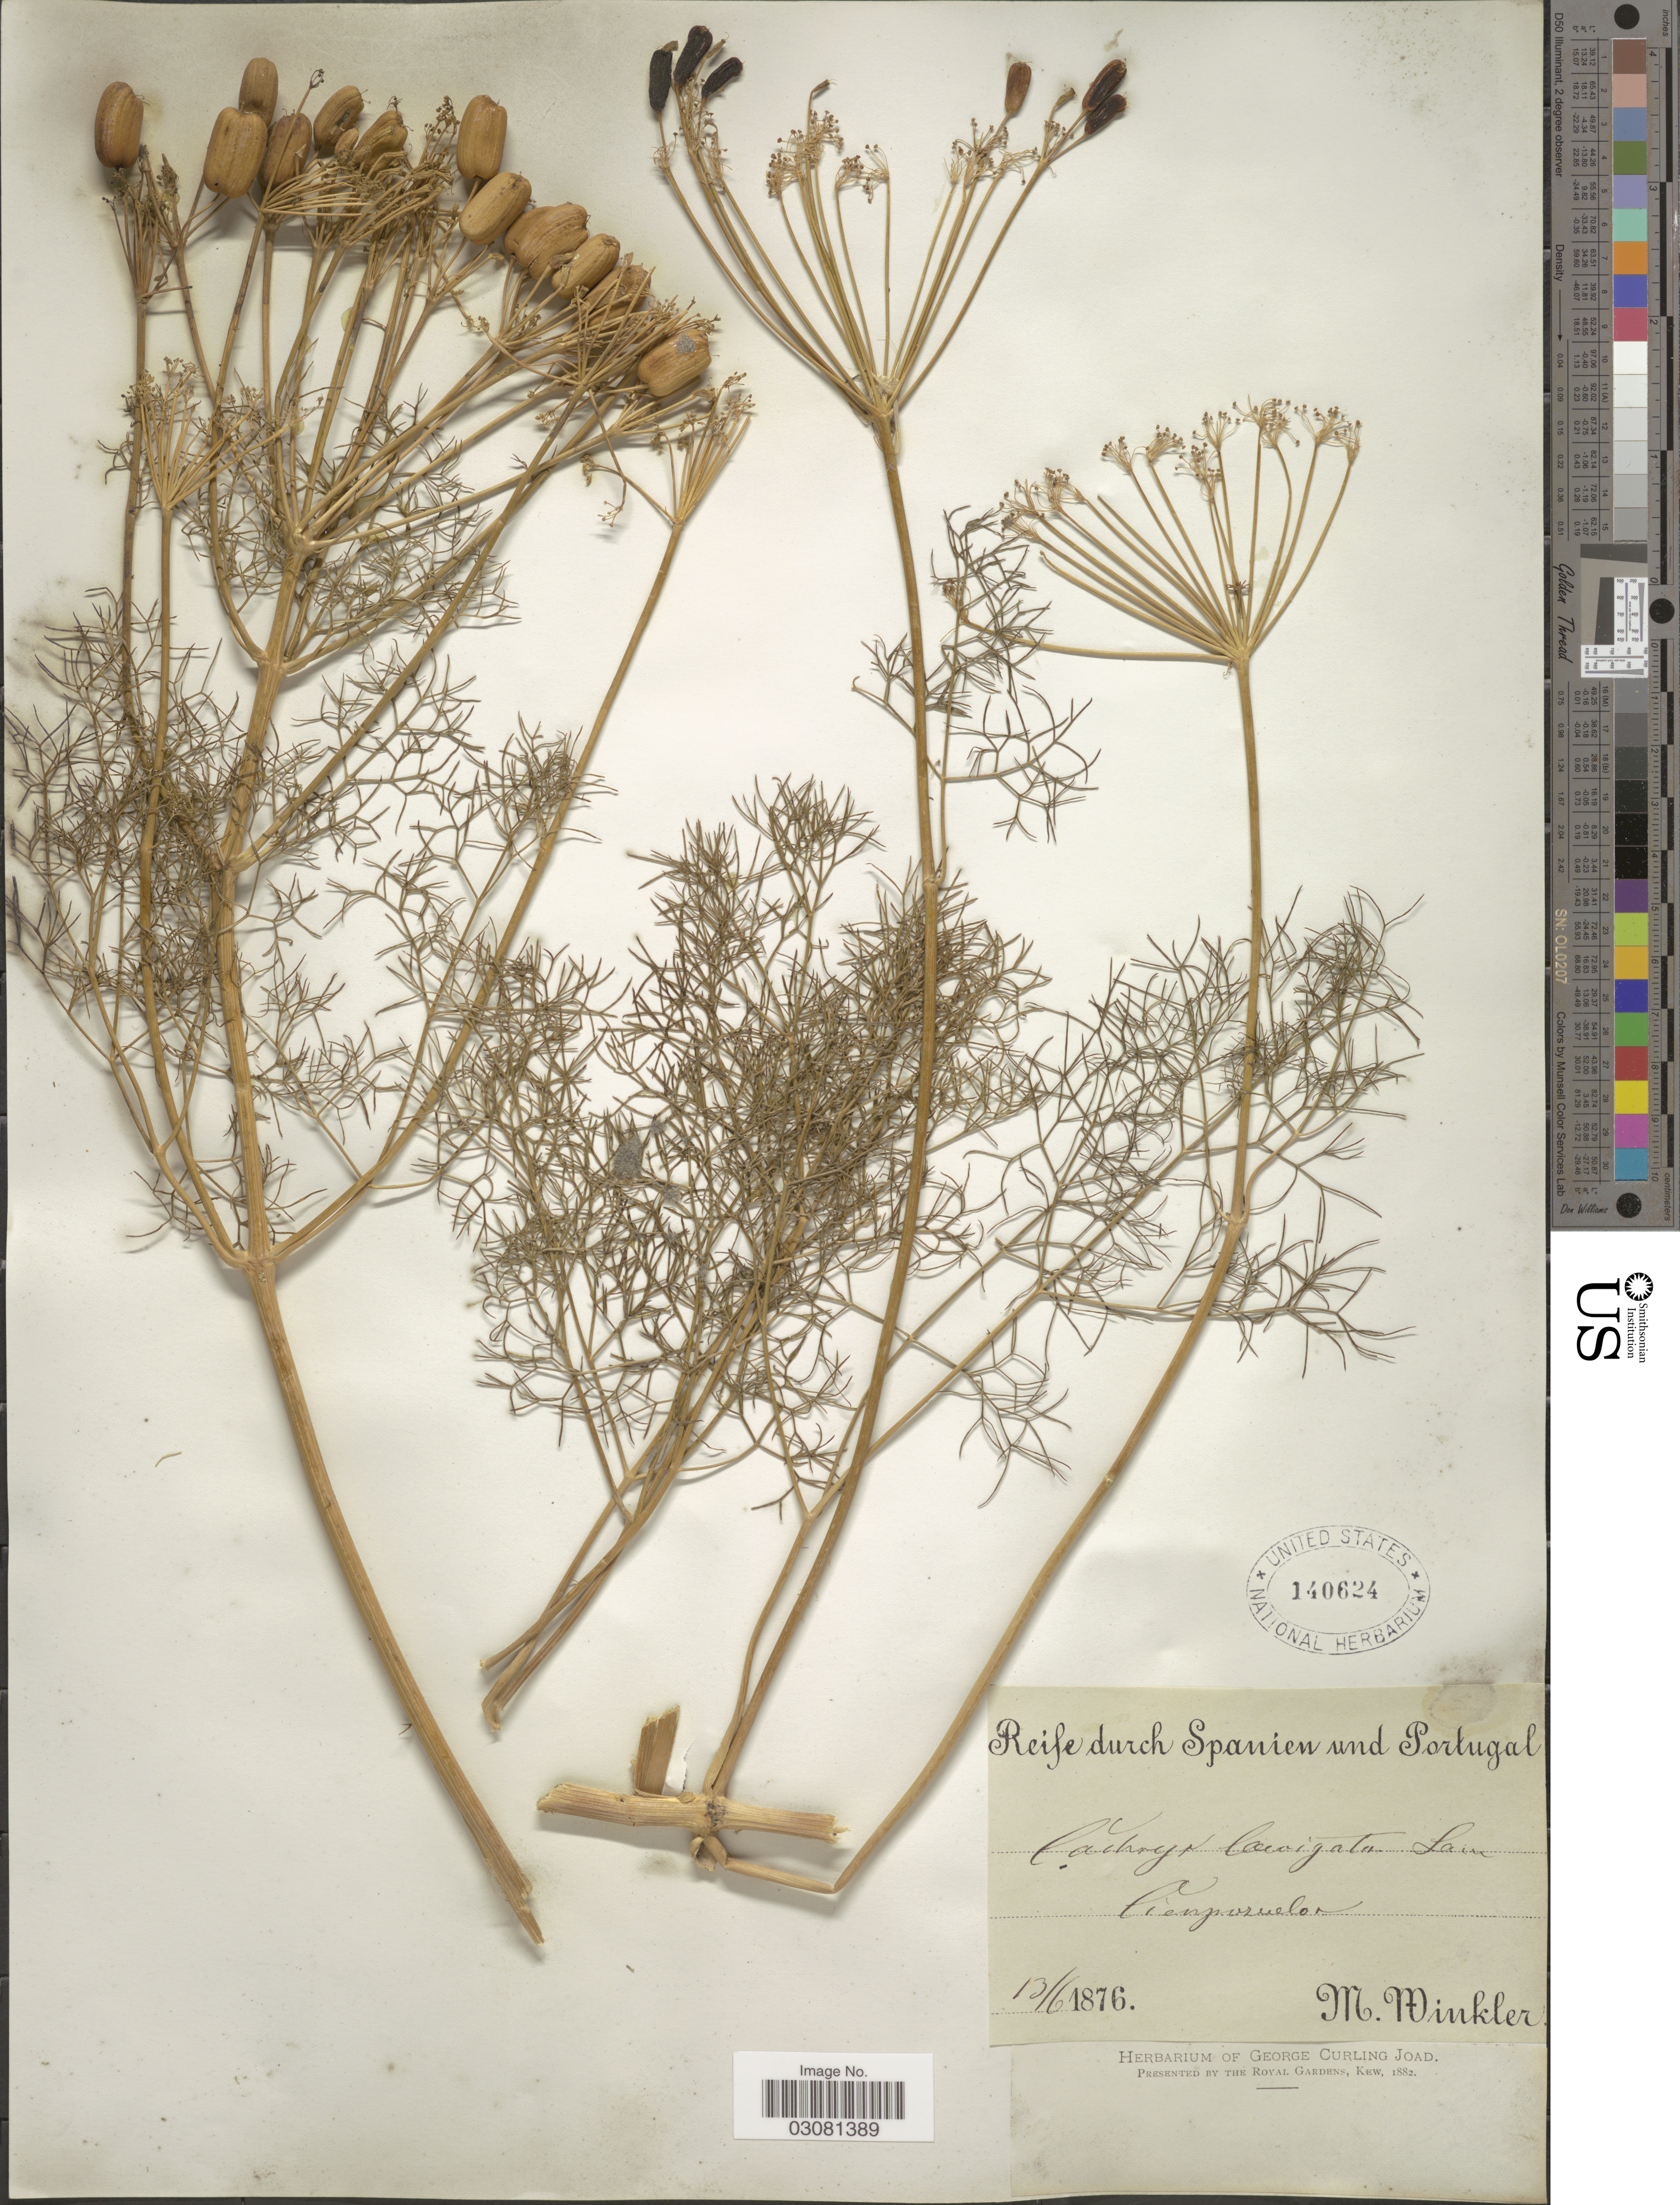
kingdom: Plantae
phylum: Tracheophyta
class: Magnoliopsida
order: Apiales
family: Apiaceae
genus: Cachrys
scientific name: Cachrys laevigata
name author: Lam.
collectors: M. Winkler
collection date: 1876-06-13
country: Spain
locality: Spanien und Portugal. Cienpozuelos.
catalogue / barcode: US 140624